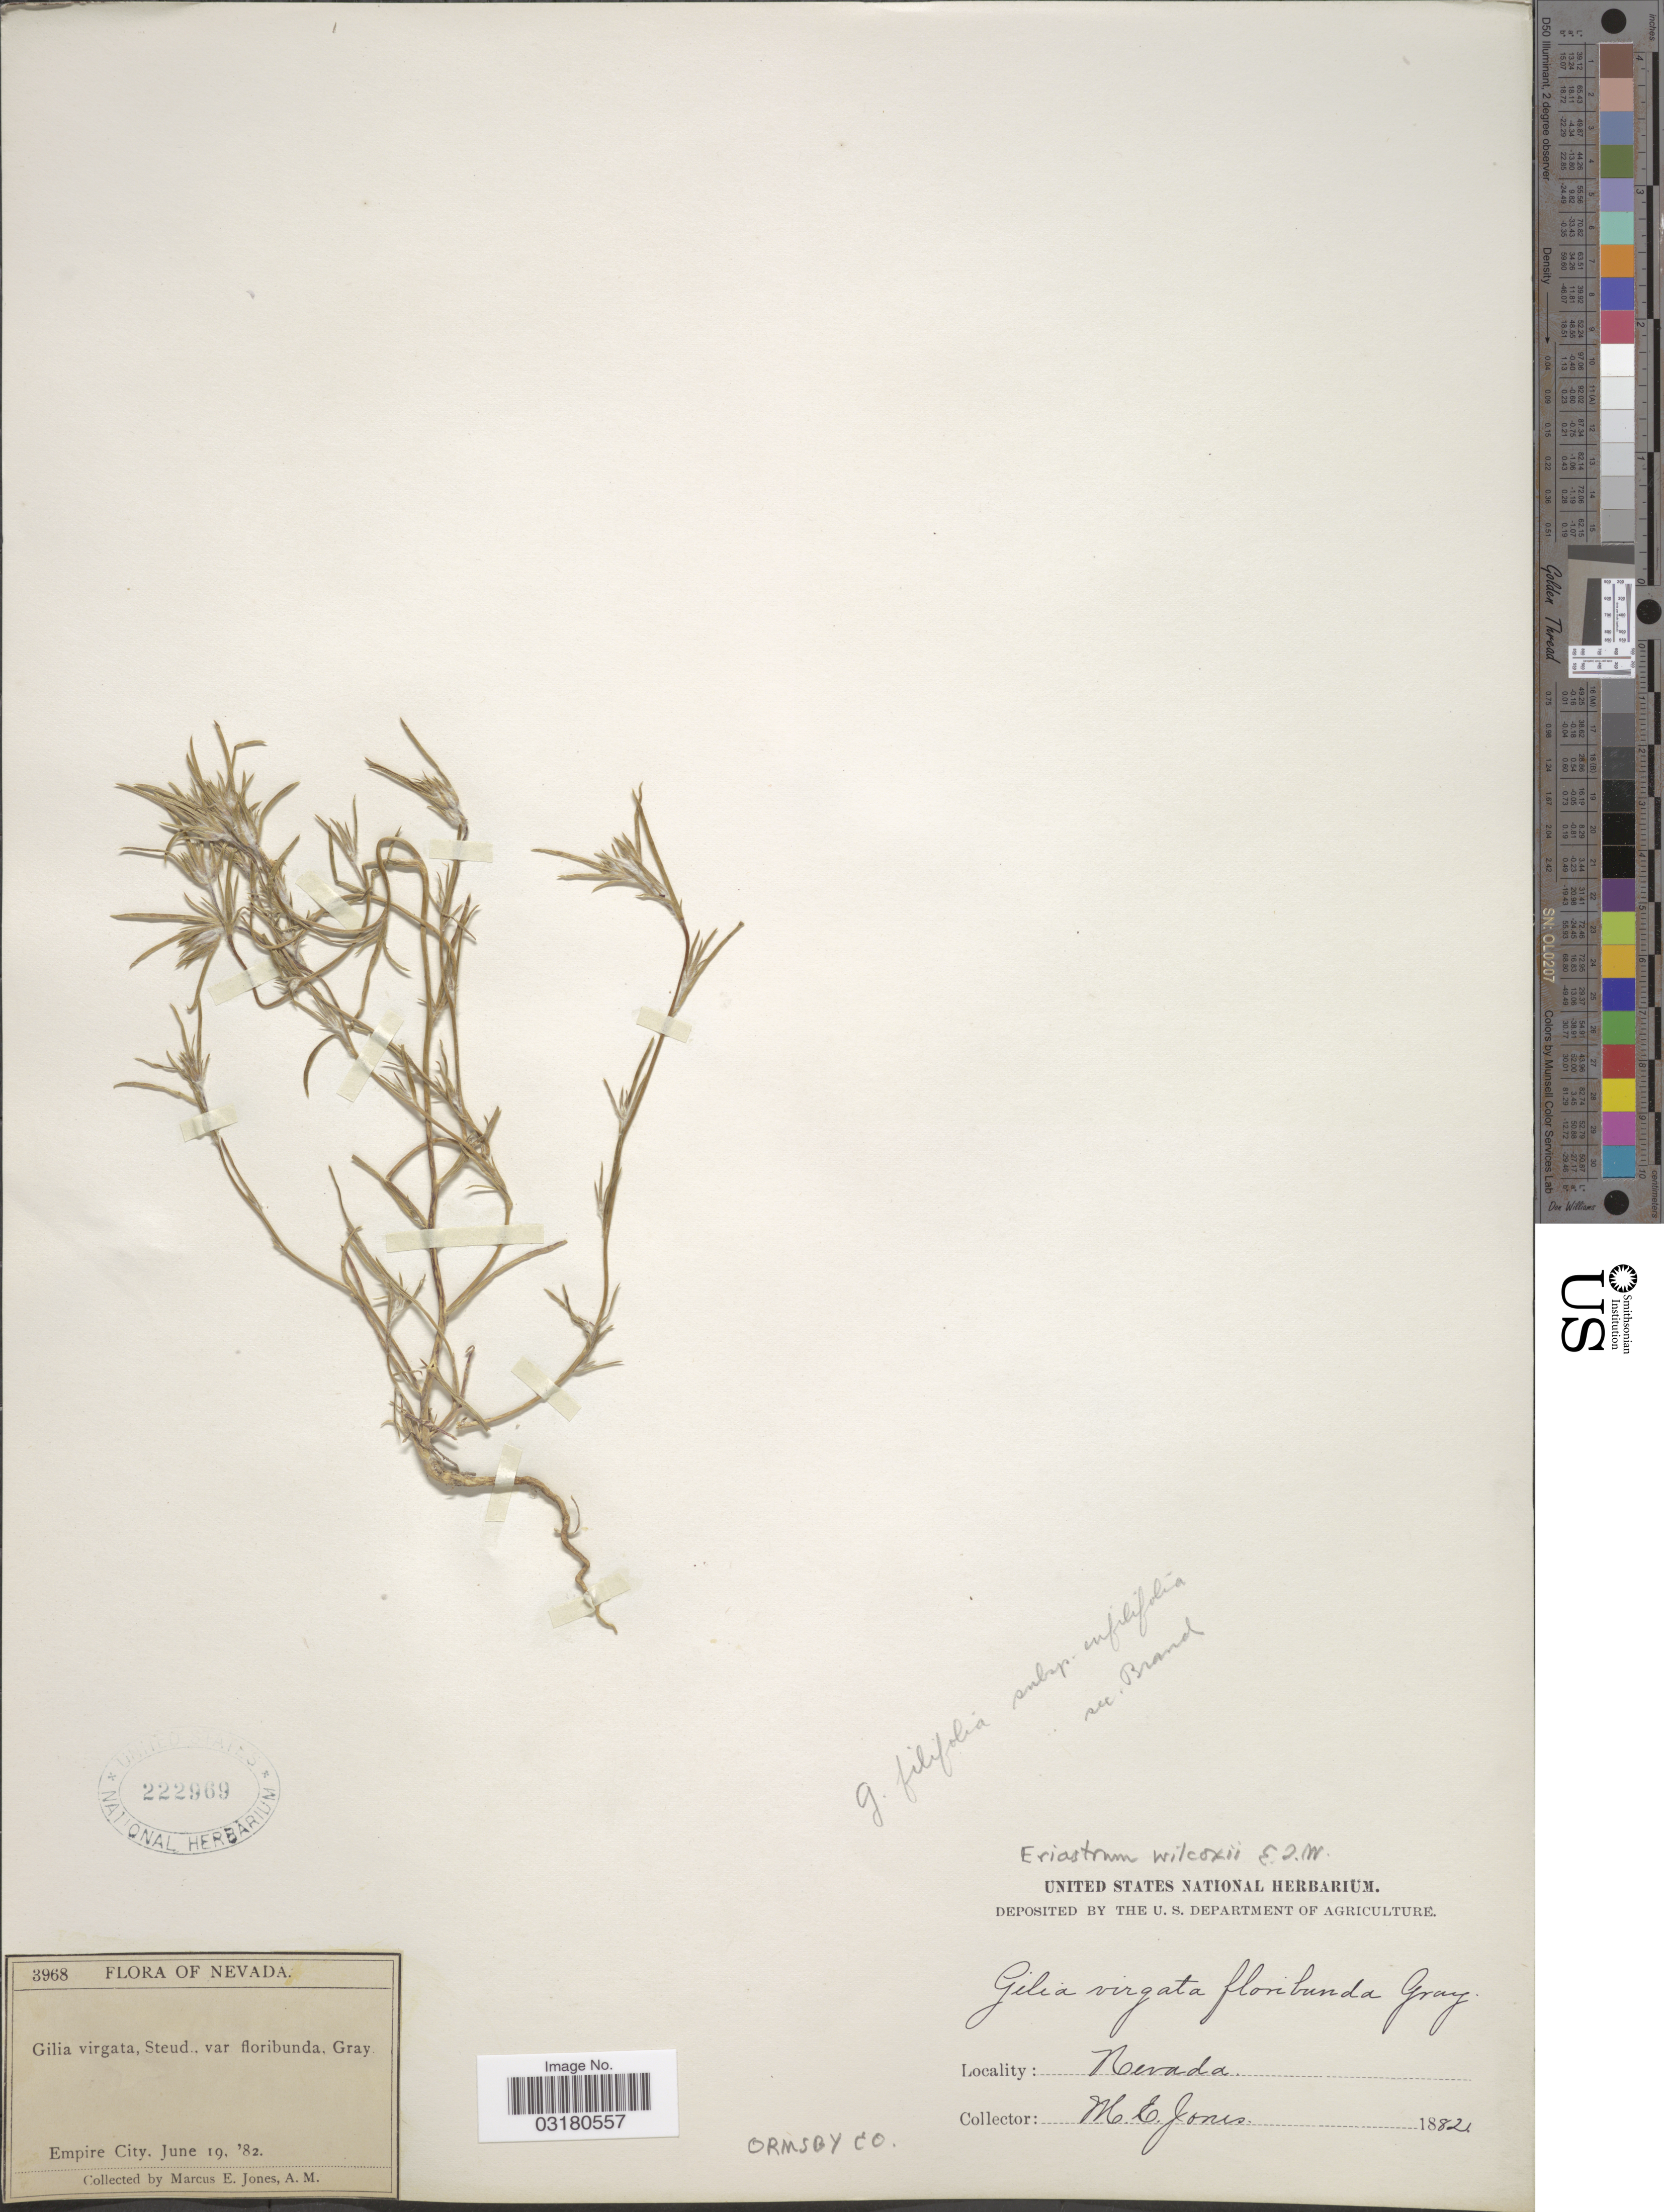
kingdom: Plantae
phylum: Tracheophyta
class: Magnoliopsida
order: Ericales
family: Polemoniaceae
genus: Eriastrum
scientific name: Eriastrum wilcoxii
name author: (A. Nelson) H. Mason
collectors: M. E. Jones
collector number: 3968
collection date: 1882-06-19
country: United States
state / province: Nevada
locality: Empire City. Ormsby Co.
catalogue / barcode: US 222969